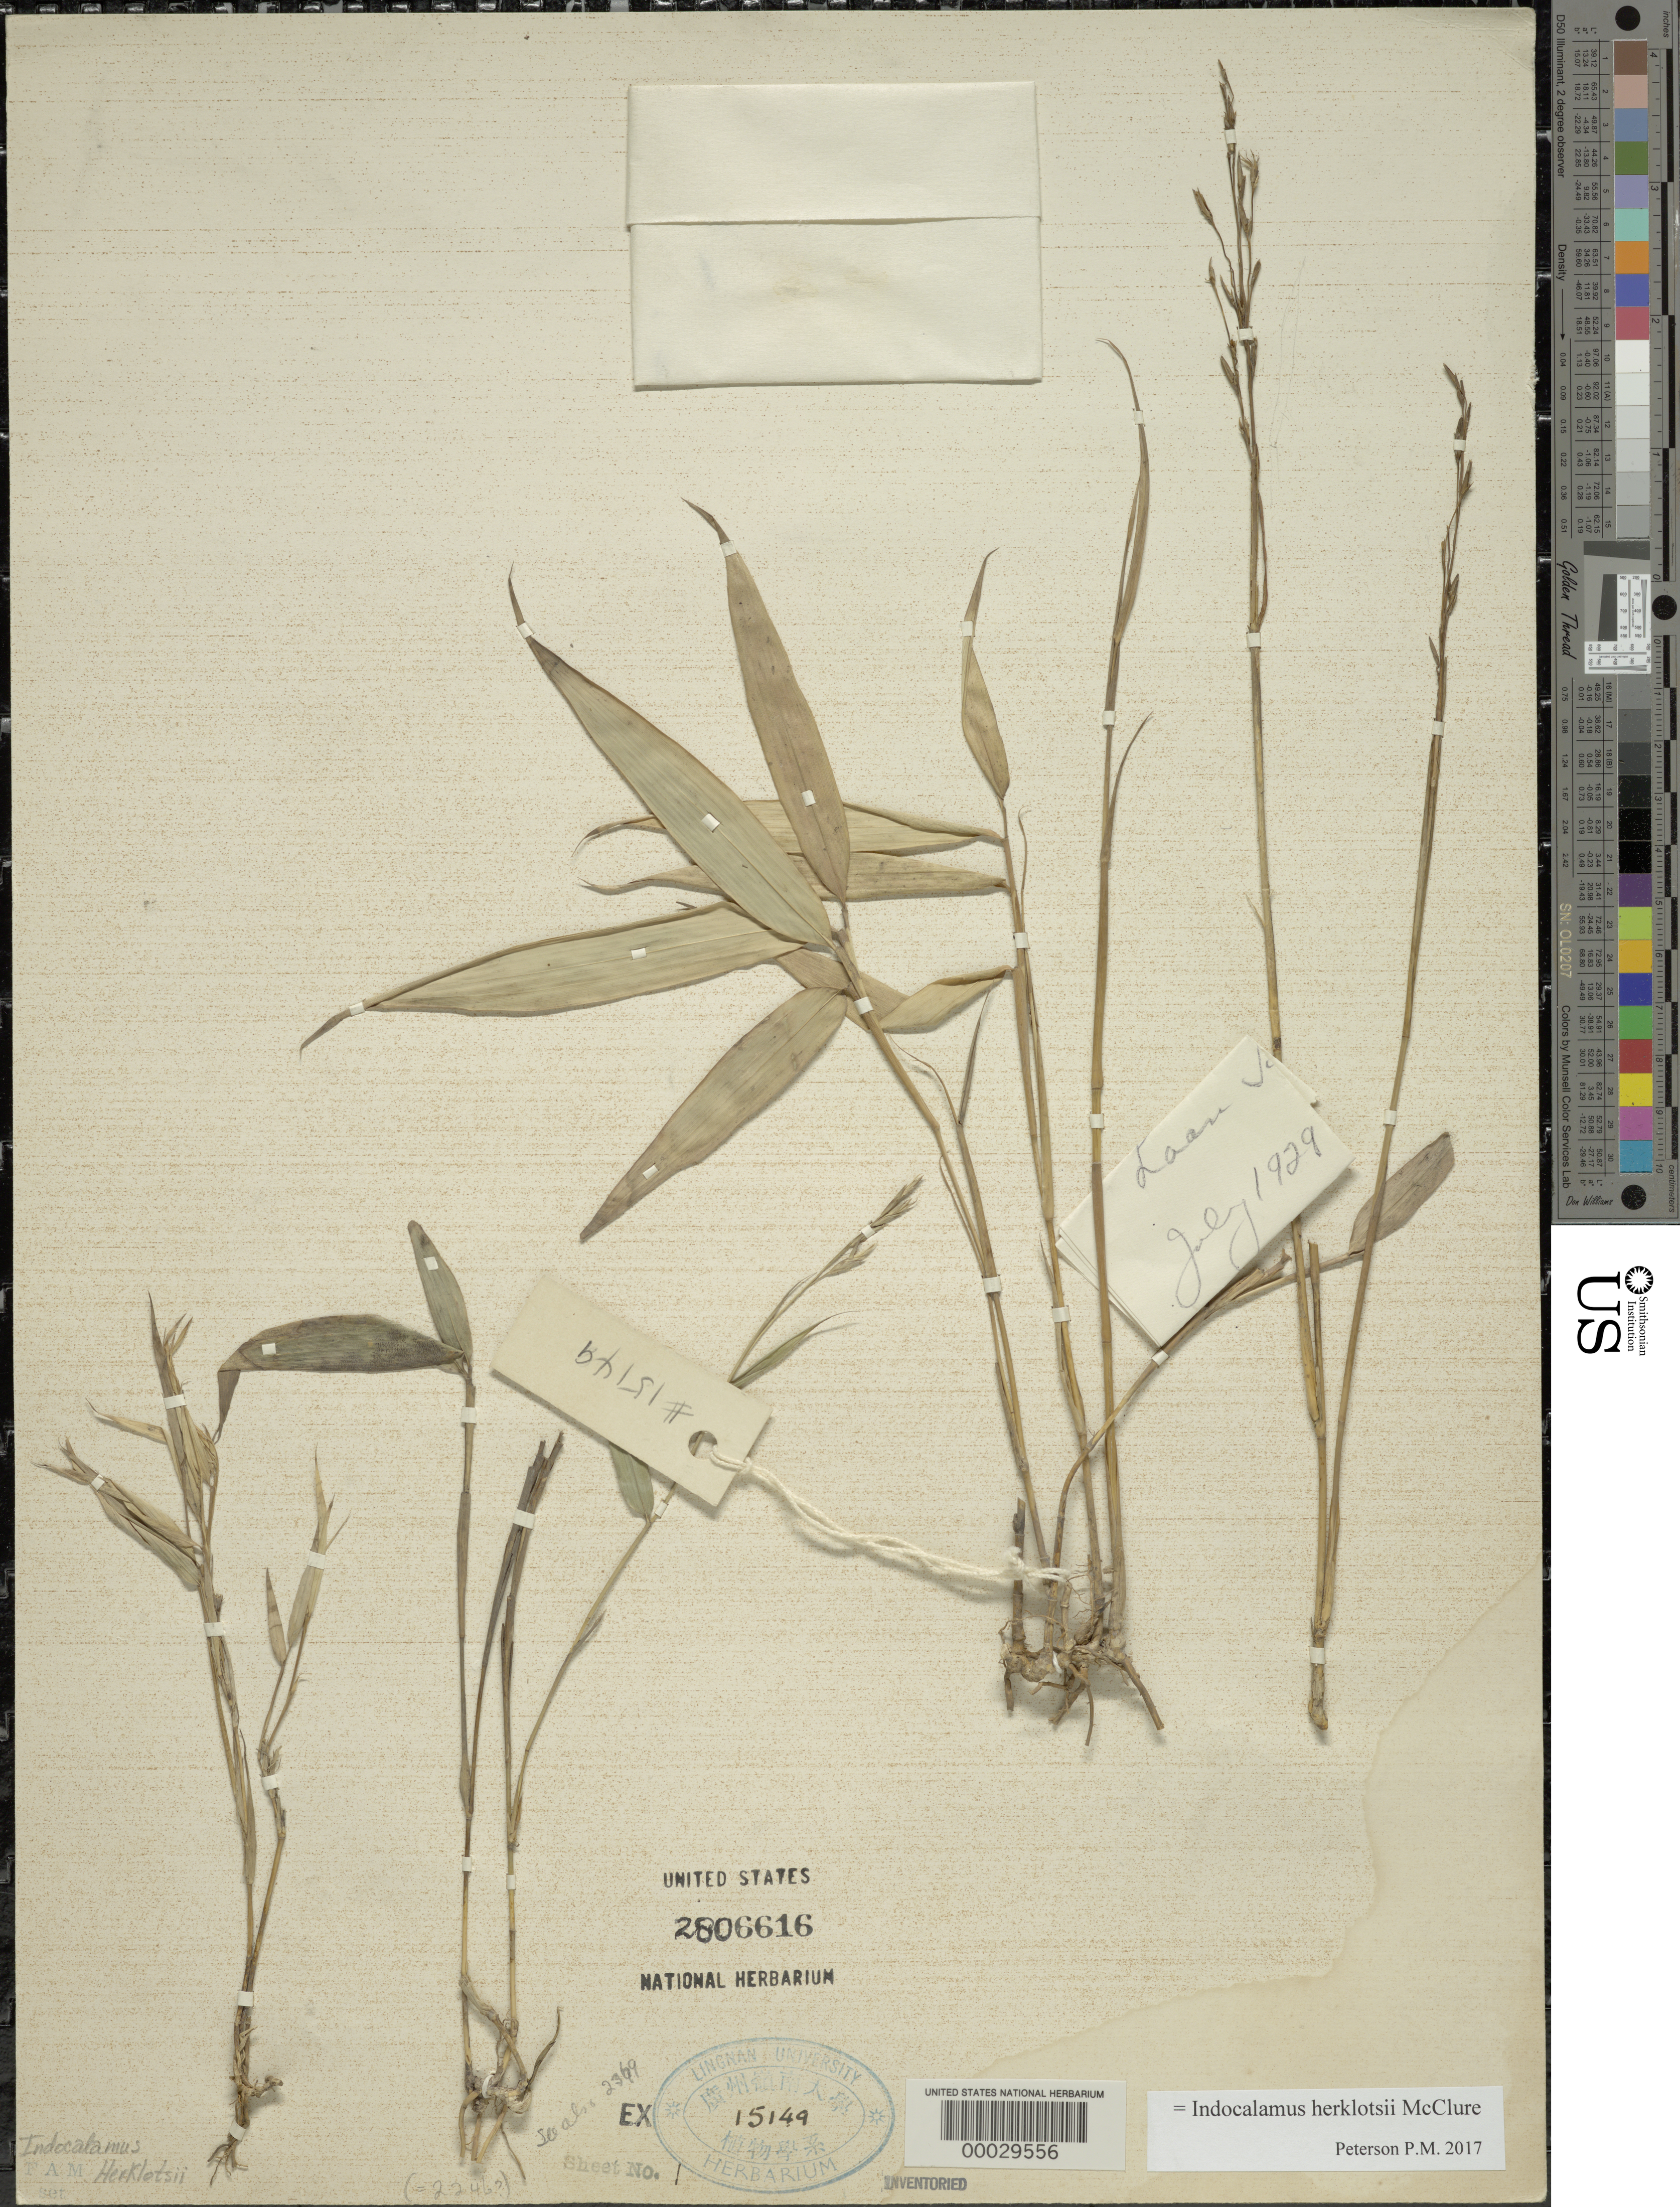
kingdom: Plantae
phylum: Tracheophyta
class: Liliopsida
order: Poales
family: Poaceae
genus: Indocalamus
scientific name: Indocalamus herklotsii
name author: McClure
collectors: F. A. McClure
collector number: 20268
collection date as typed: Jul 1929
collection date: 1929-07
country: China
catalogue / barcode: US 2806616